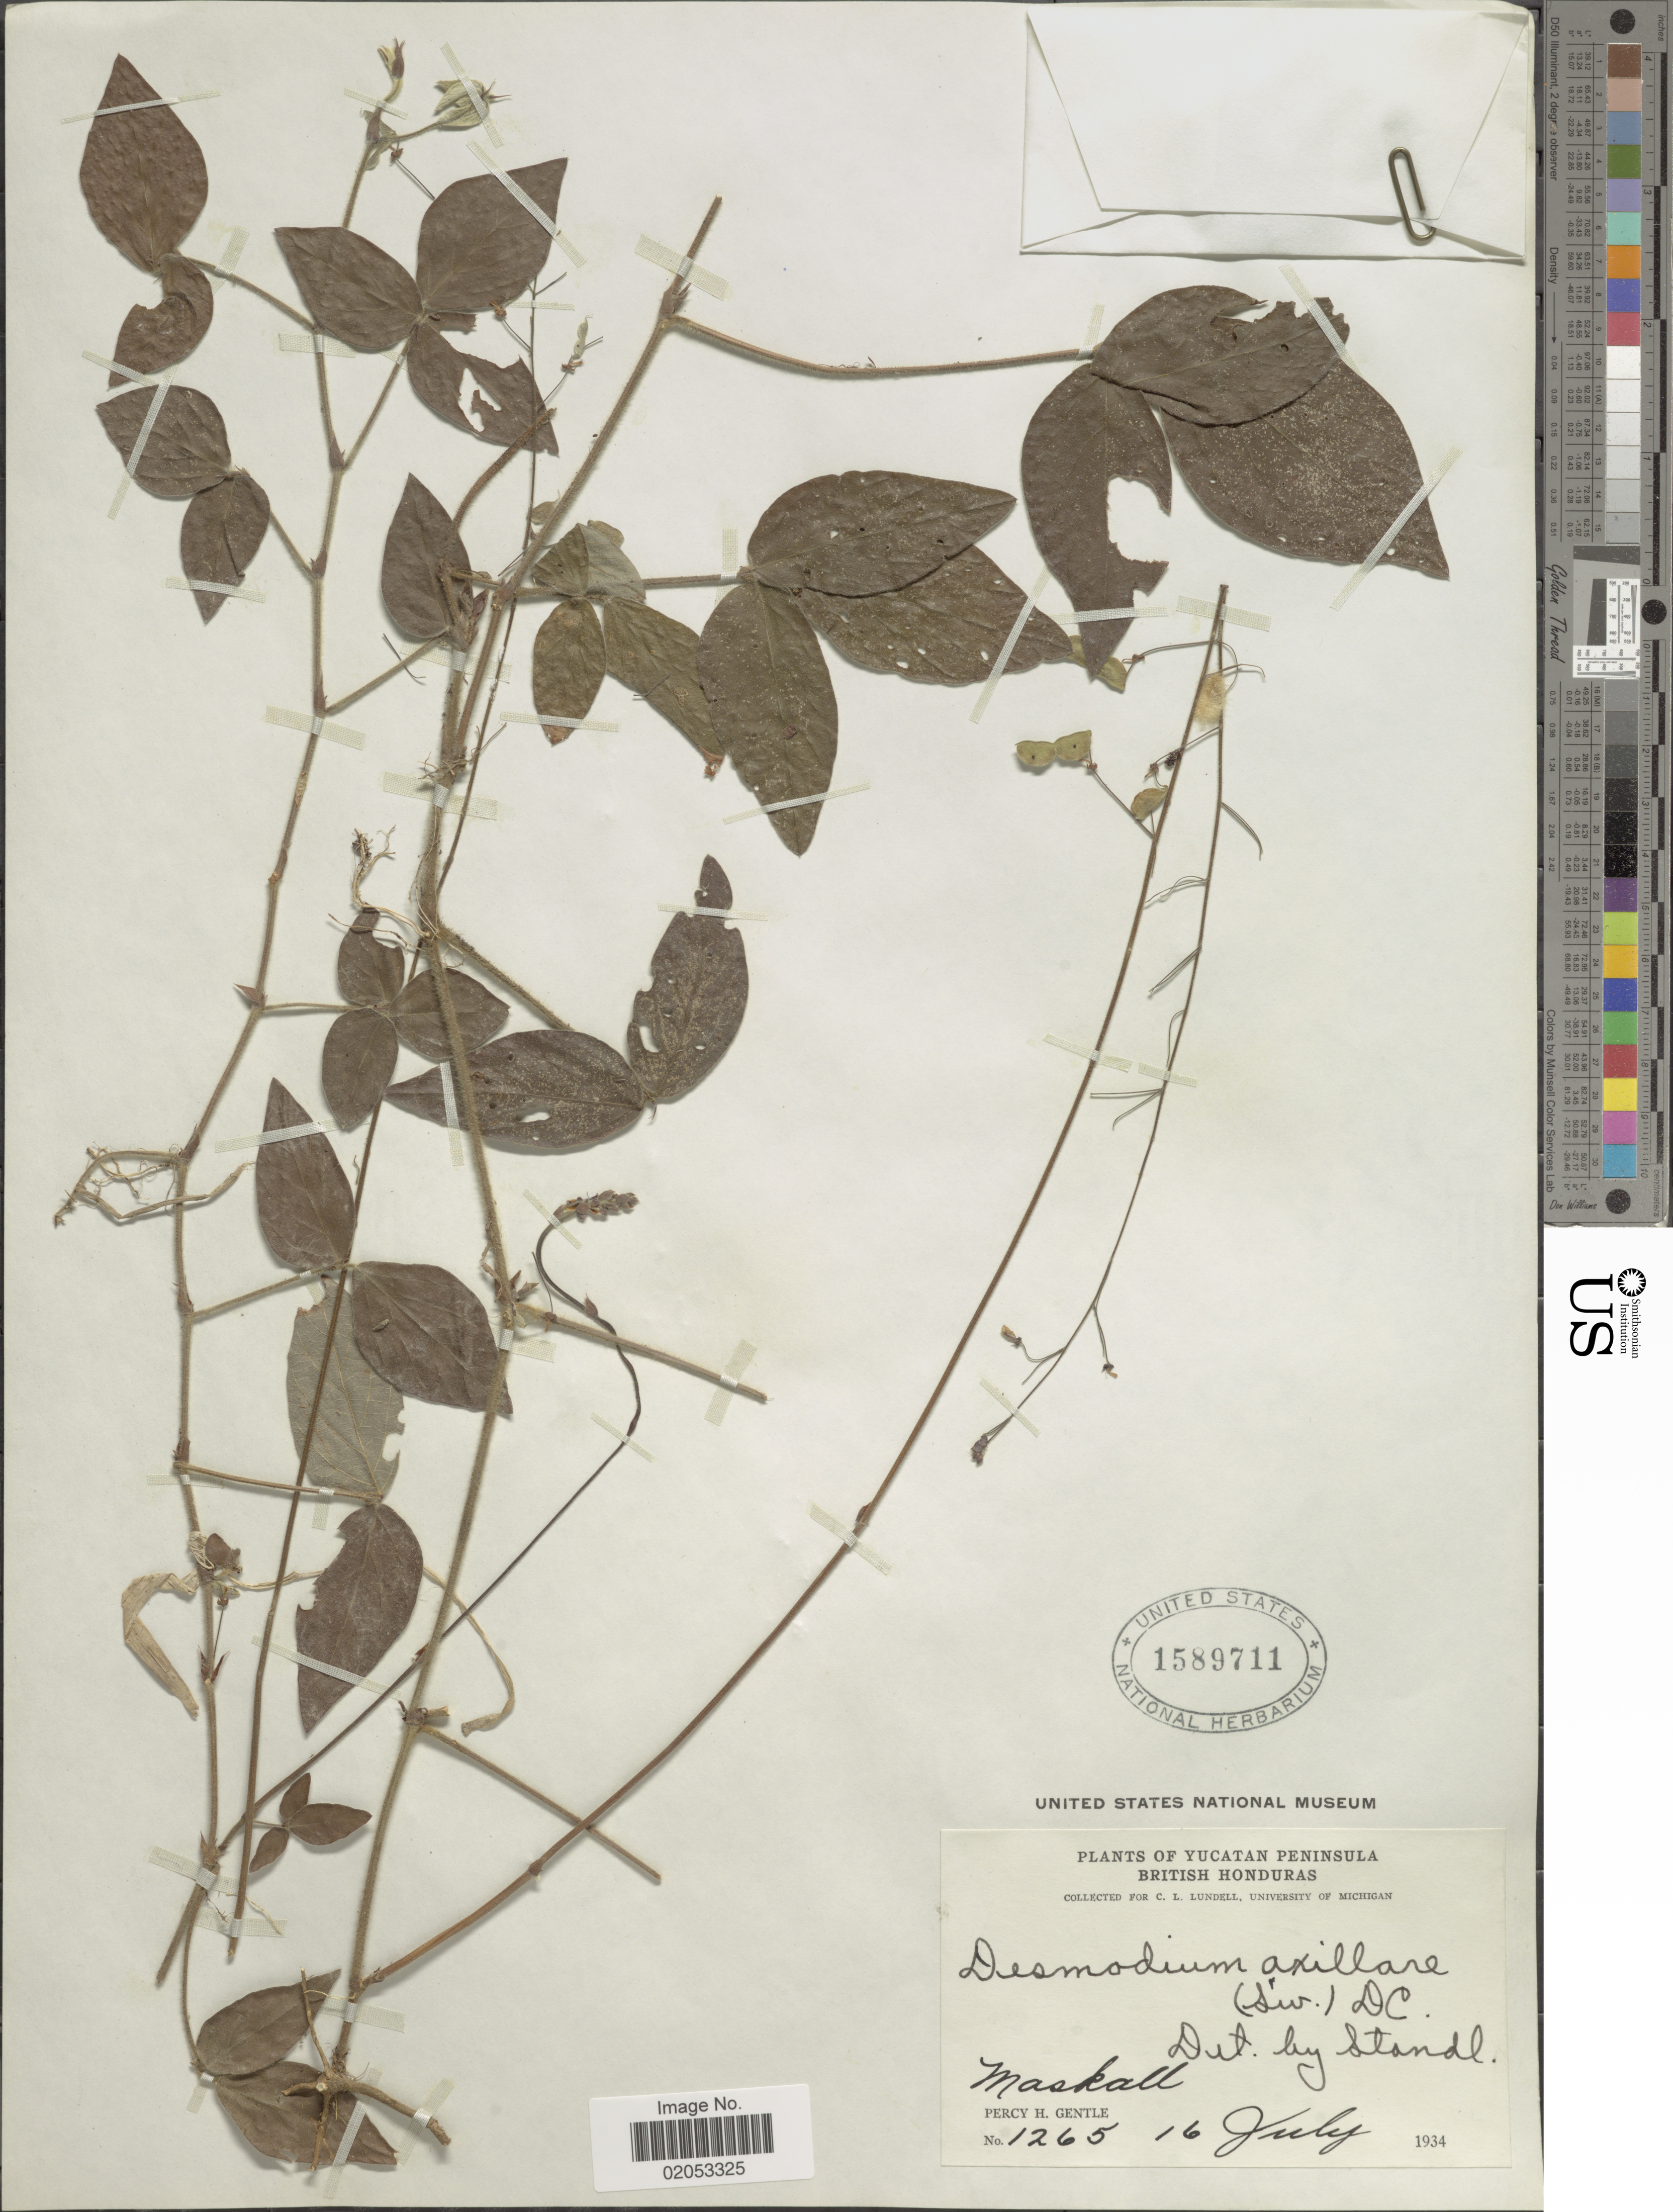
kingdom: Plantae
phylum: Tracheophyta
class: Magnoliopsida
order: Fabales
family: Fabaceae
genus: Desmodium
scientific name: Desmodium axillare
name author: (Sw.) DC.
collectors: P. H. Gentle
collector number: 1265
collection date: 1934-07-16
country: Belize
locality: Yucatan Peninsula, British Honduras, Maskall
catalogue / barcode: US 1589711